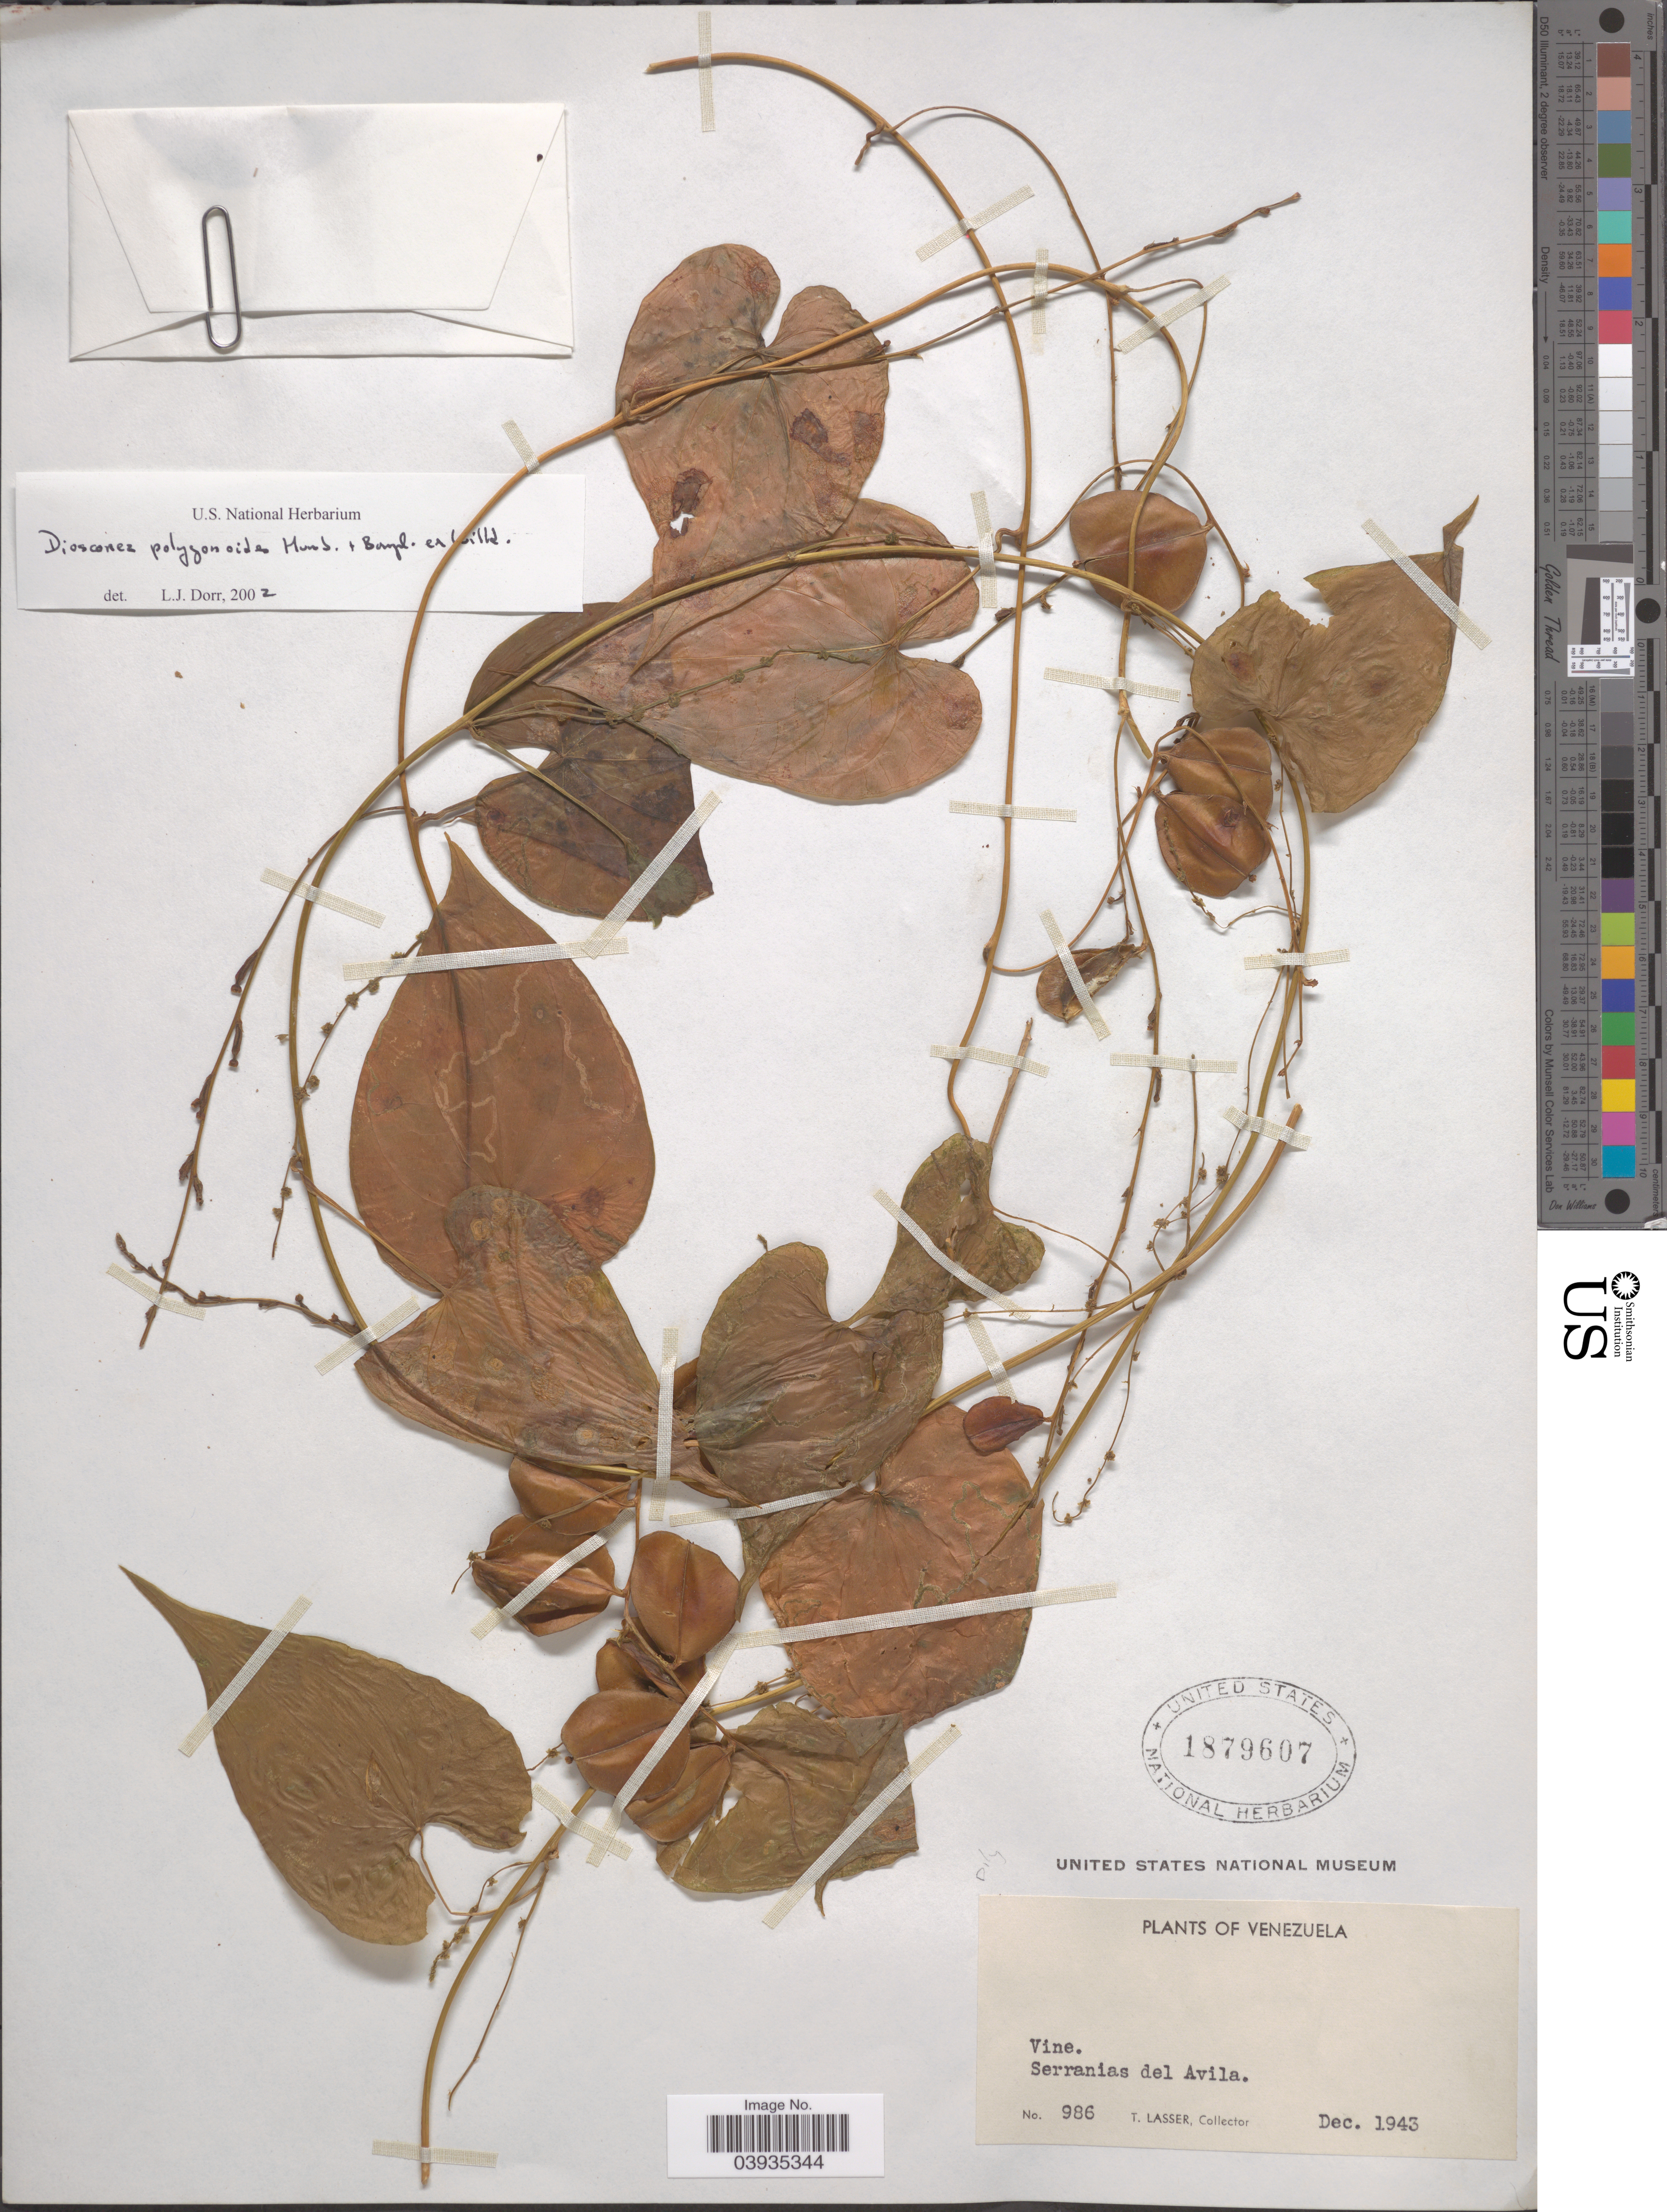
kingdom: Plantae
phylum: Tracheophyta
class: Liliopsida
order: Dioscoreales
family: Dioscoreaceae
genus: Dioscorea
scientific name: Dioscorea polygonoides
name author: Humb. & Bonpl. ex Willd.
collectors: T. Lasser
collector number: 986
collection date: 1943-12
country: Venezuela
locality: Serranias del Avila.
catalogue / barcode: US 1879607